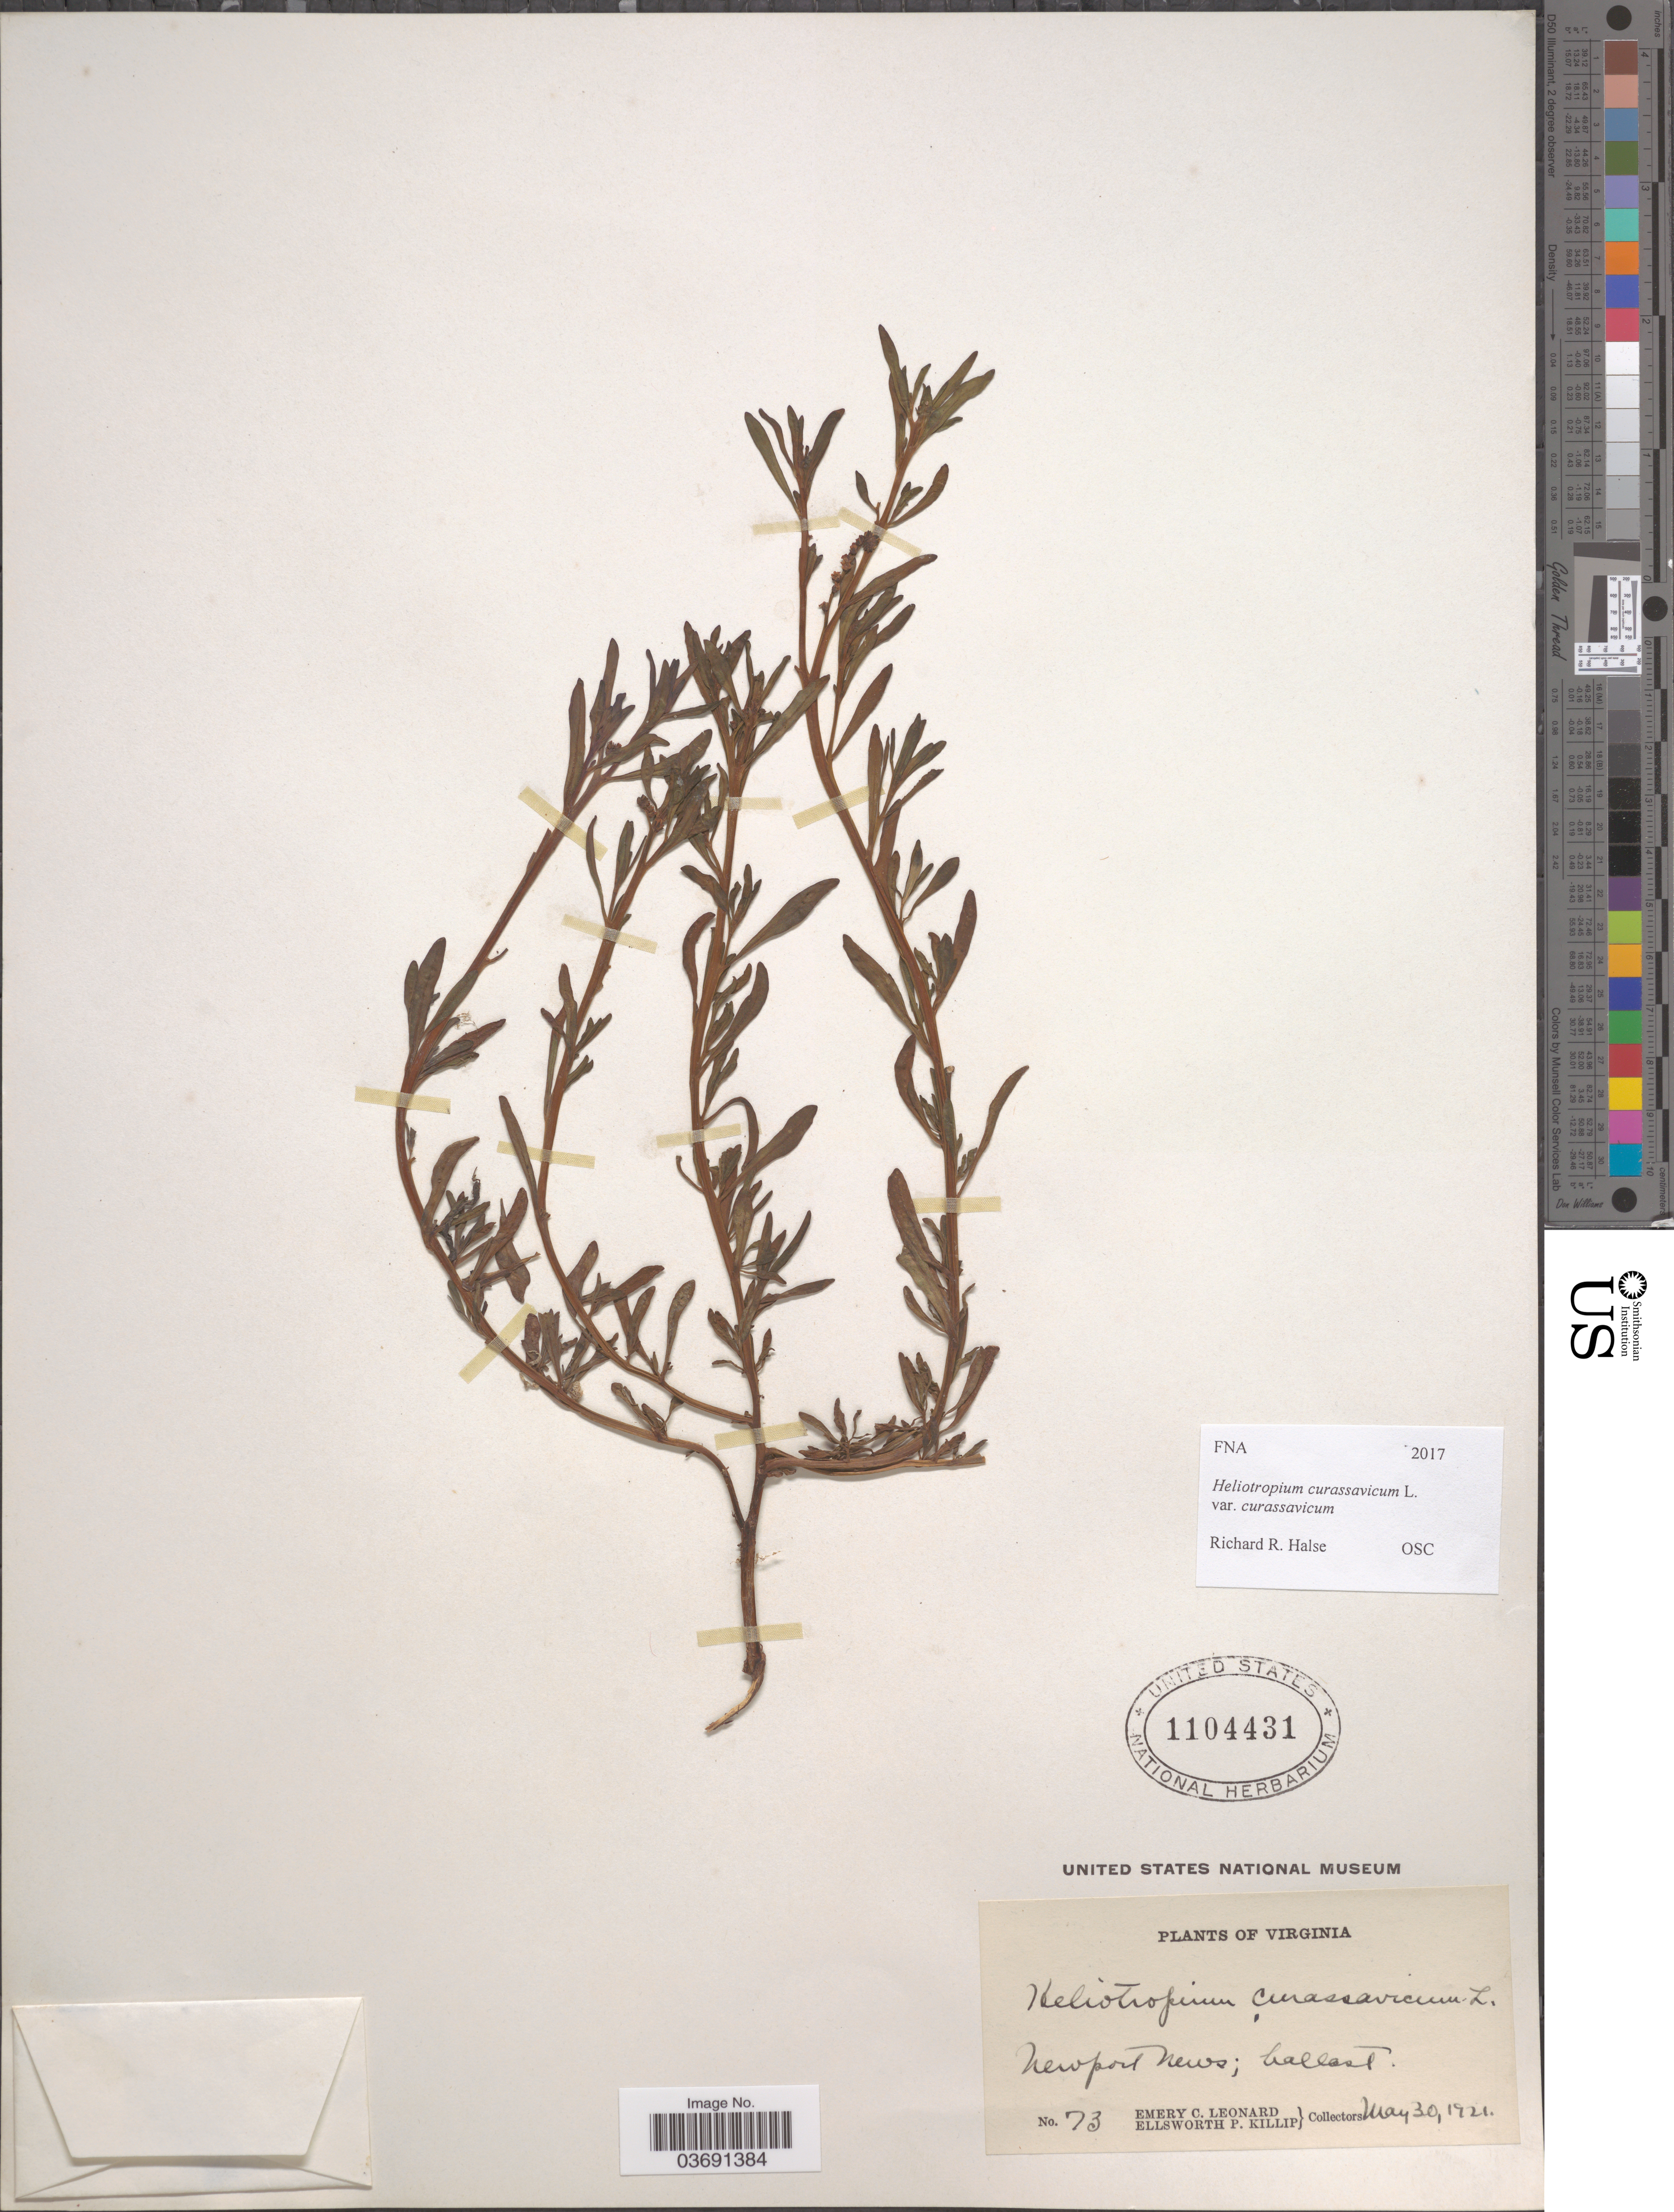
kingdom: Plantae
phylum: Tracheophyta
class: Magnoliopsida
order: Boraginales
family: Heliotropiaceae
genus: Heliotropium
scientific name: Heliotropium curassavicum var. curassavicum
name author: L.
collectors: E. C. Leonard & E. P. Killip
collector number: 73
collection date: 1921-05-30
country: United States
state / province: Virginia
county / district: City of Newport News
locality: Newport News; ballast.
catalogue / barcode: US 1104431